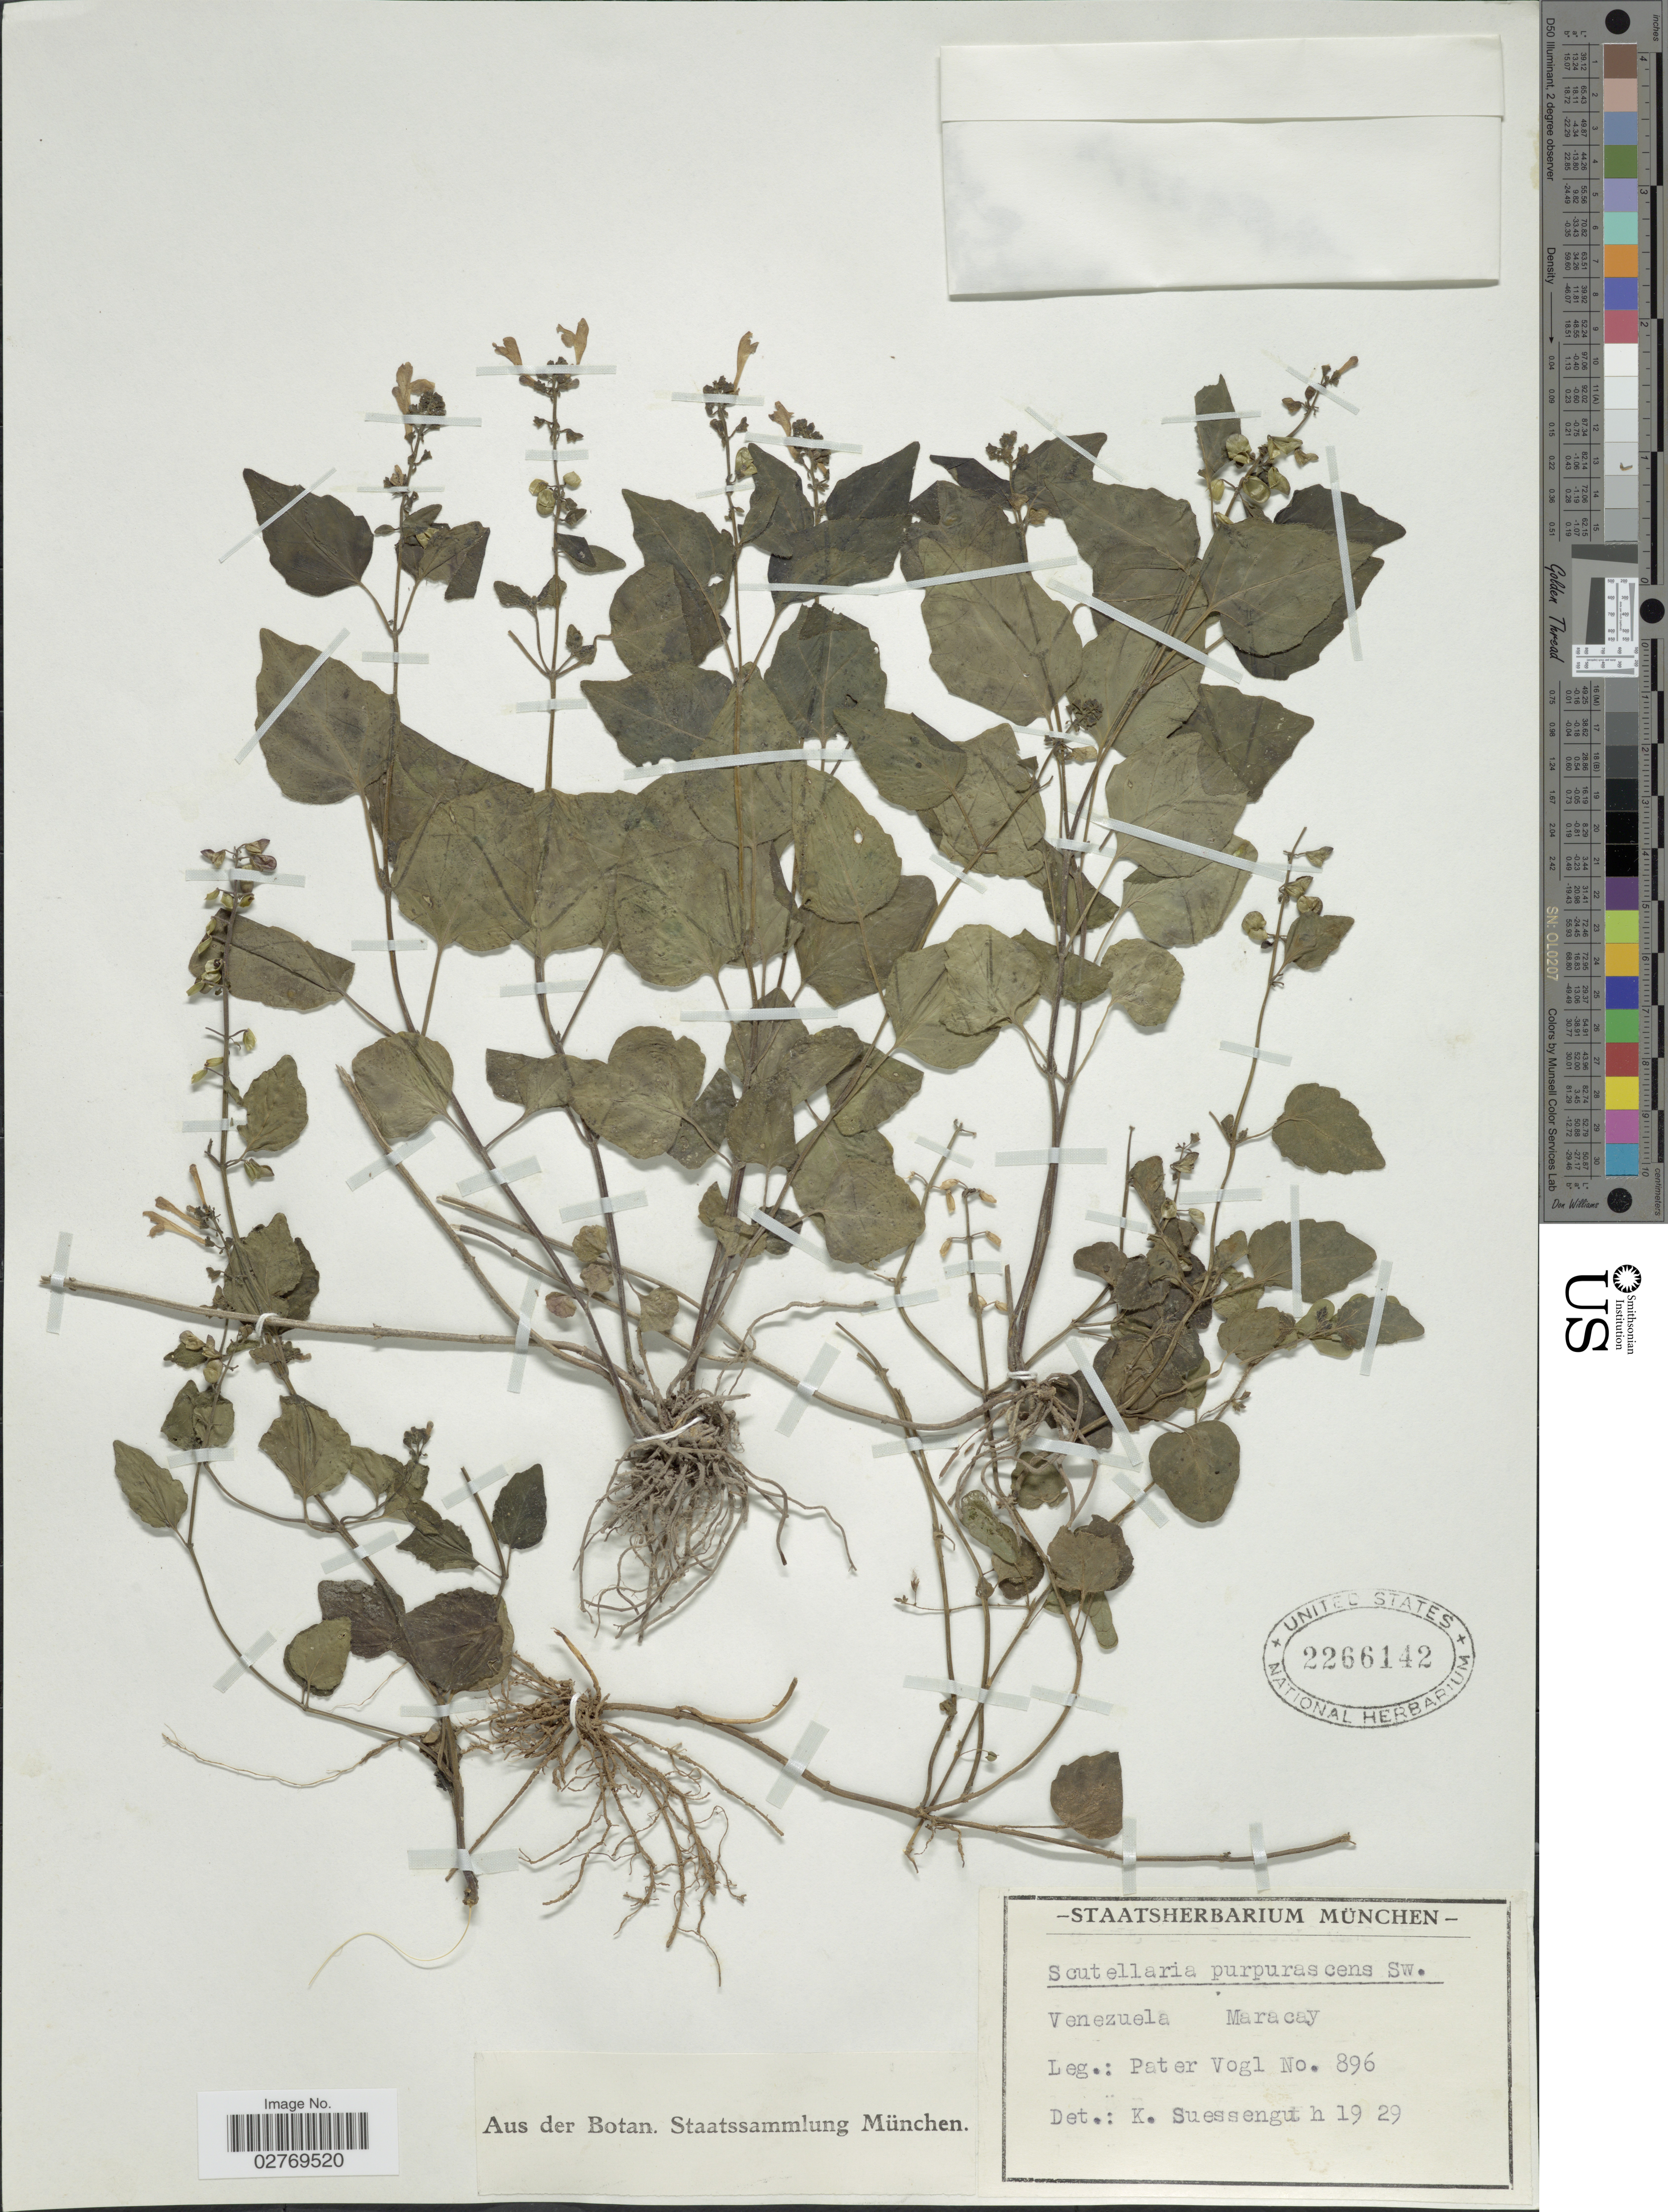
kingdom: Plantae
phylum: Tracheophyta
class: Magnoliopsida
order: Lamiales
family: Lamiaceae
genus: Scutellaria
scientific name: Scutellaria purpurascens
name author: Sw.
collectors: P. C. Vogl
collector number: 896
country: Venezuela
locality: Maracay.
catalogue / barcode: US 2266142